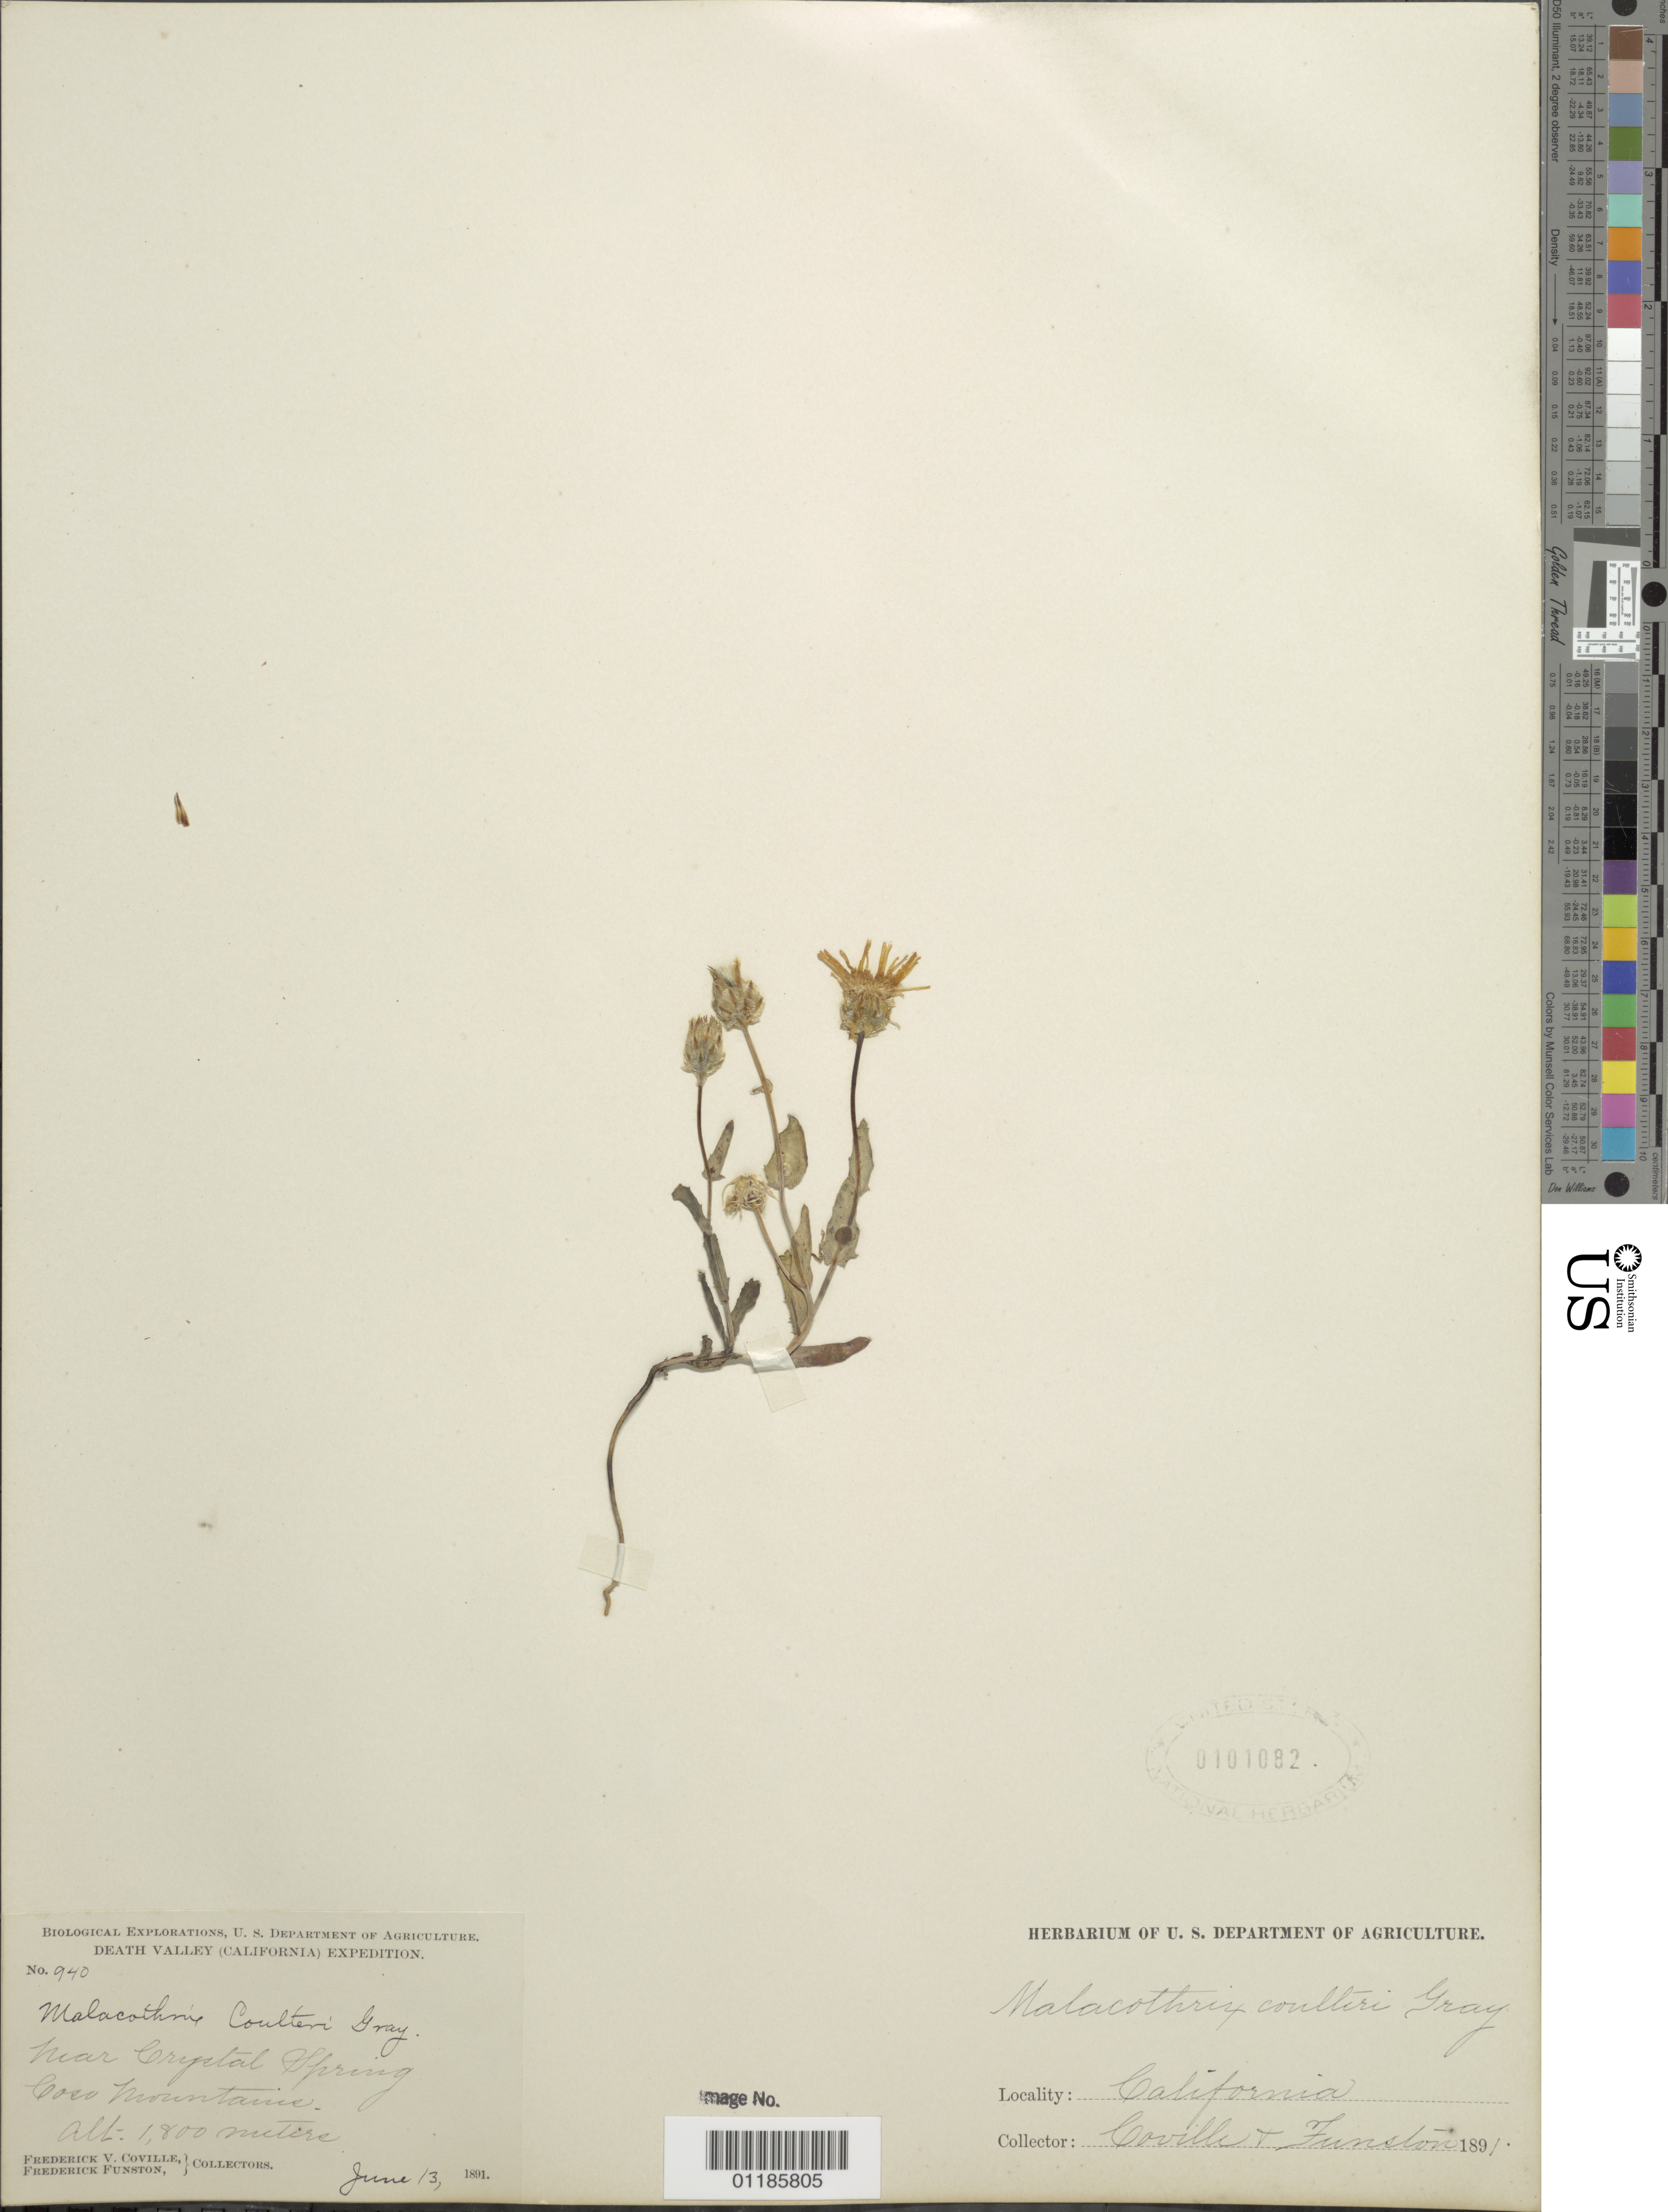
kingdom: Plantae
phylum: Tracheophyta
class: Magnoliopsida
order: Asterales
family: Asteraceae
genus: Malacothrix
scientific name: Malacothrix coulteri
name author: Harv. & A. Gray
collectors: F. V. Coville & F. Funston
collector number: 940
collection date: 1891-06-13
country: United States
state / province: California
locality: near Crystal Spring, Coso Mountaind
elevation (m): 1800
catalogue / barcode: US 101082